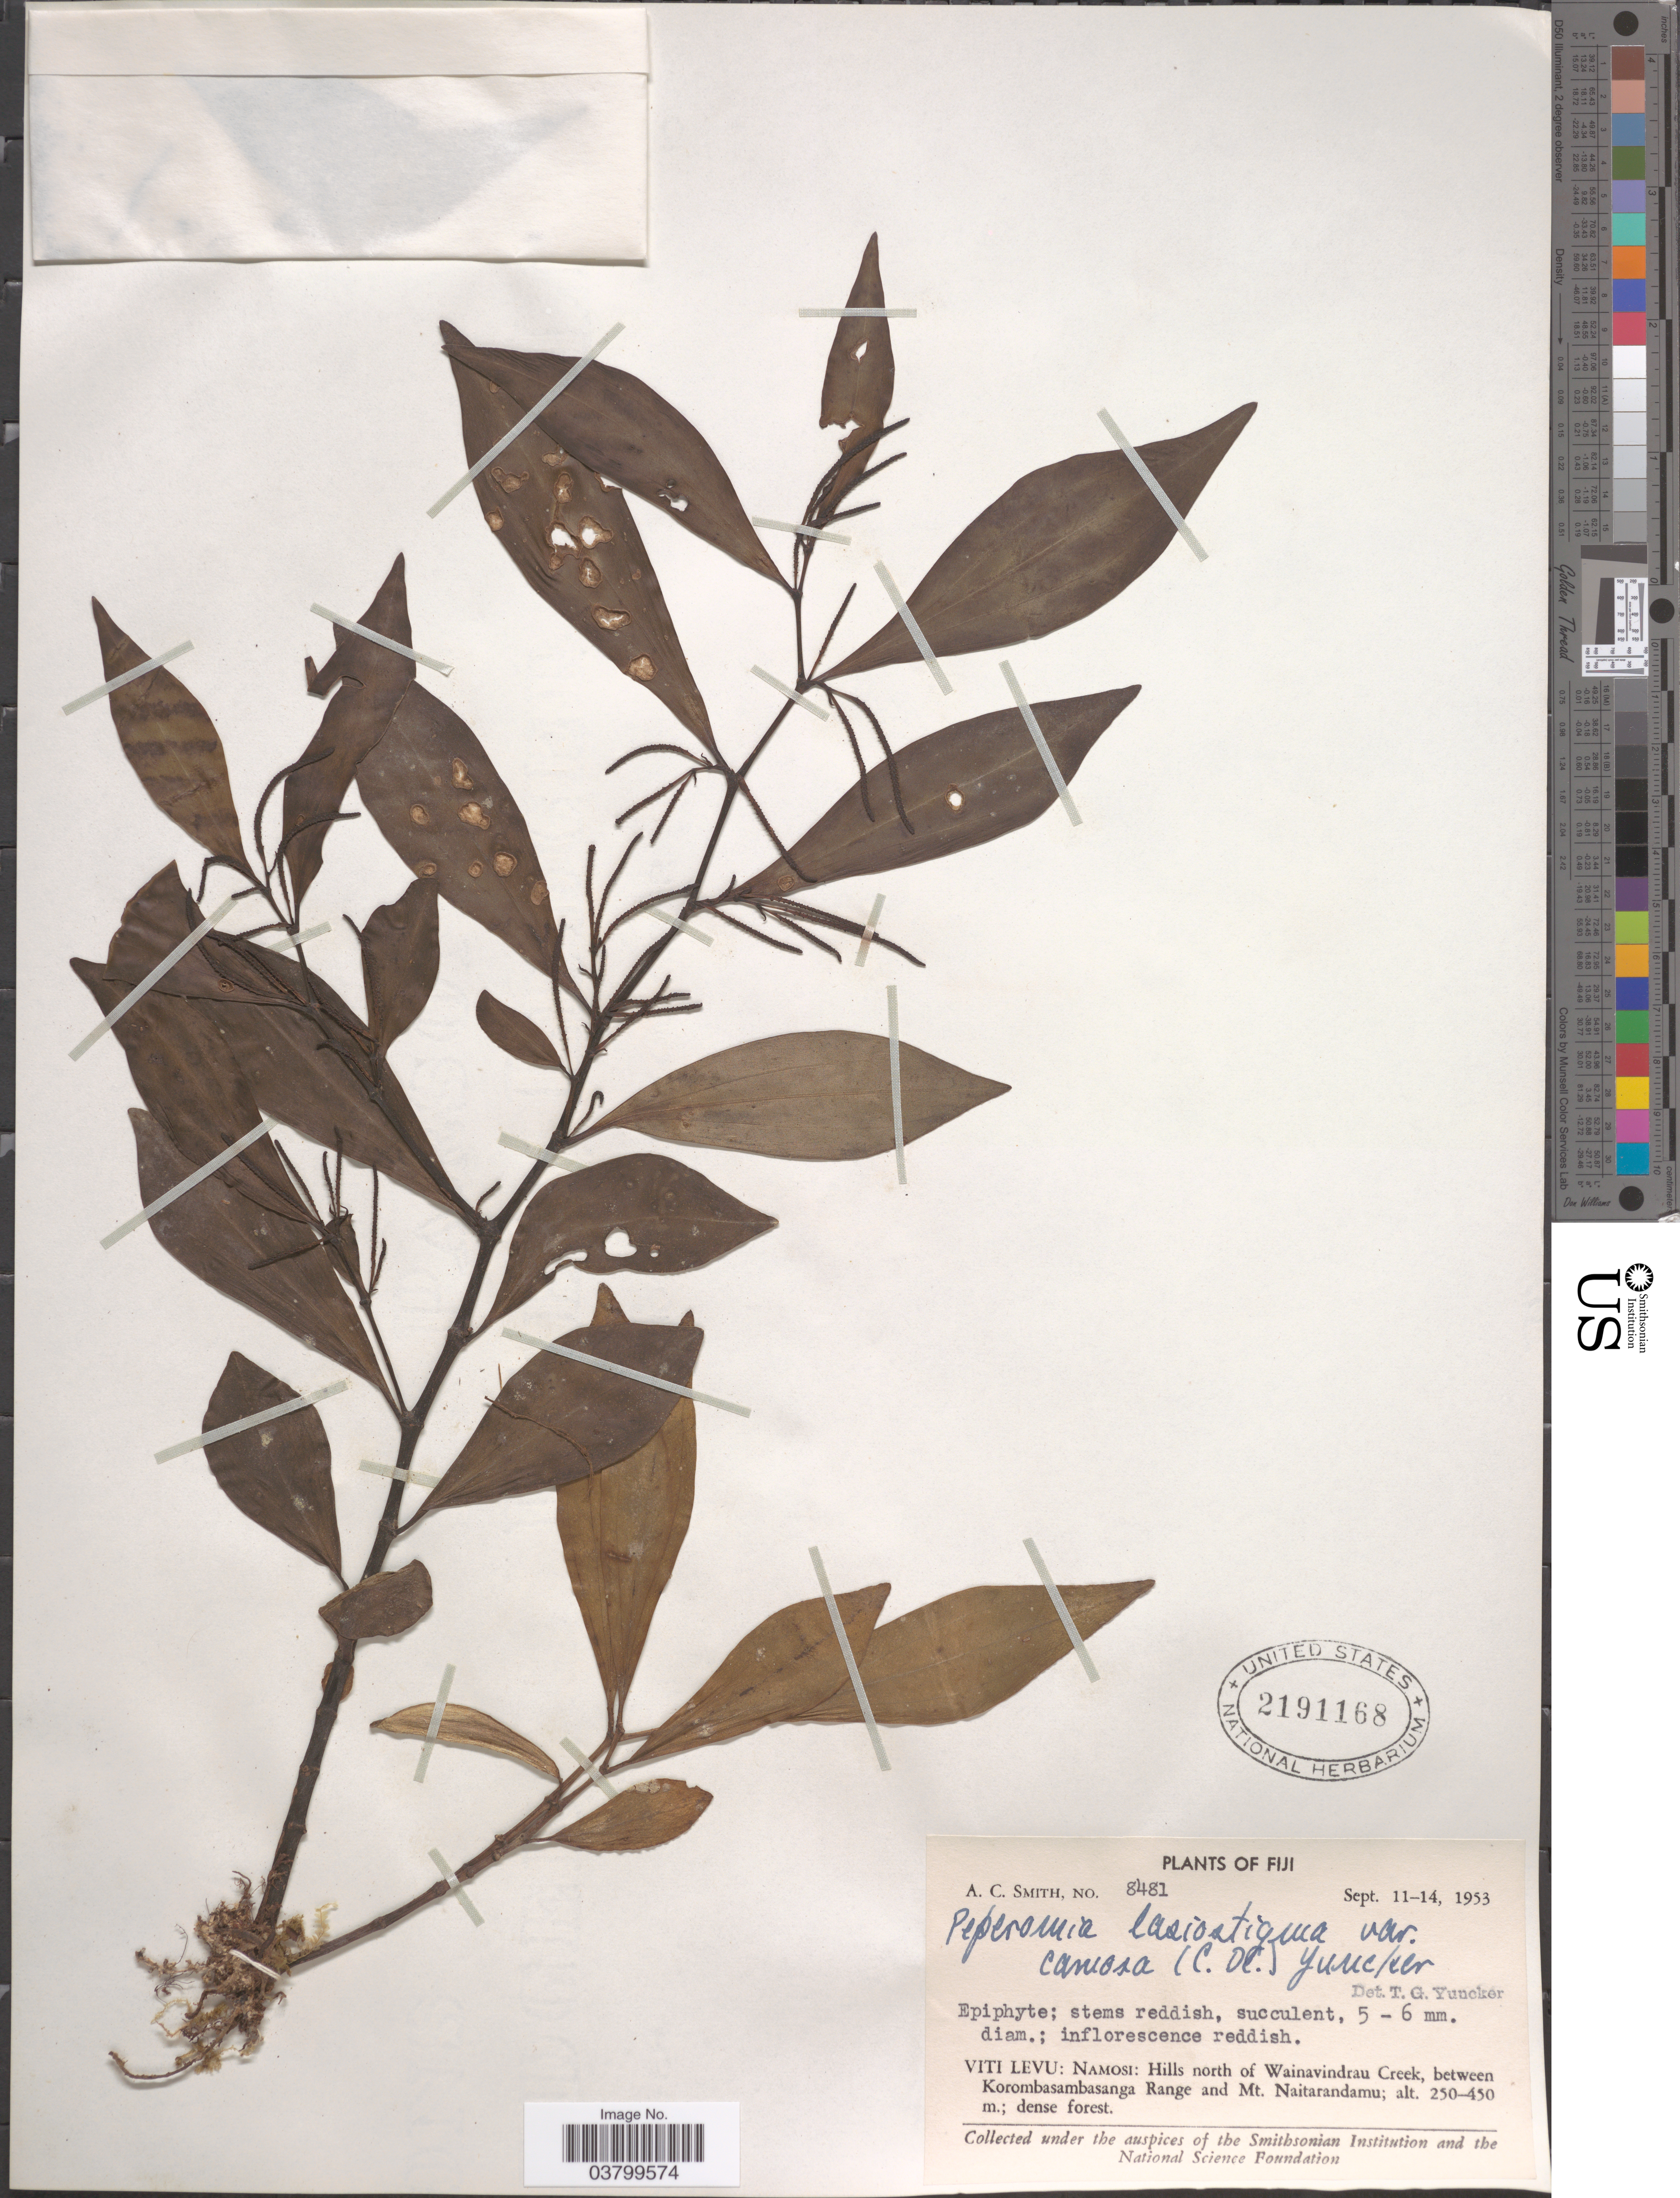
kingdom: Plantae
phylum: Tracheophyta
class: Magnoliopsida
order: Piperales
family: Piperaceae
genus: Peperomia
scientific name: Peperomia lasiostigma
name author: C. DC.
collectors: A. C. Smith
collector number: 8481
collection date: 1953-09-11/1953-09-14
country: Fiji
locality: Viti Levu: Namosi: Hills north of Wainavindrau Creek, between Korombasambasanga Range and Mt. Naitarandamu.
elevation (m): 250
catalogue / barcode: US 2191168